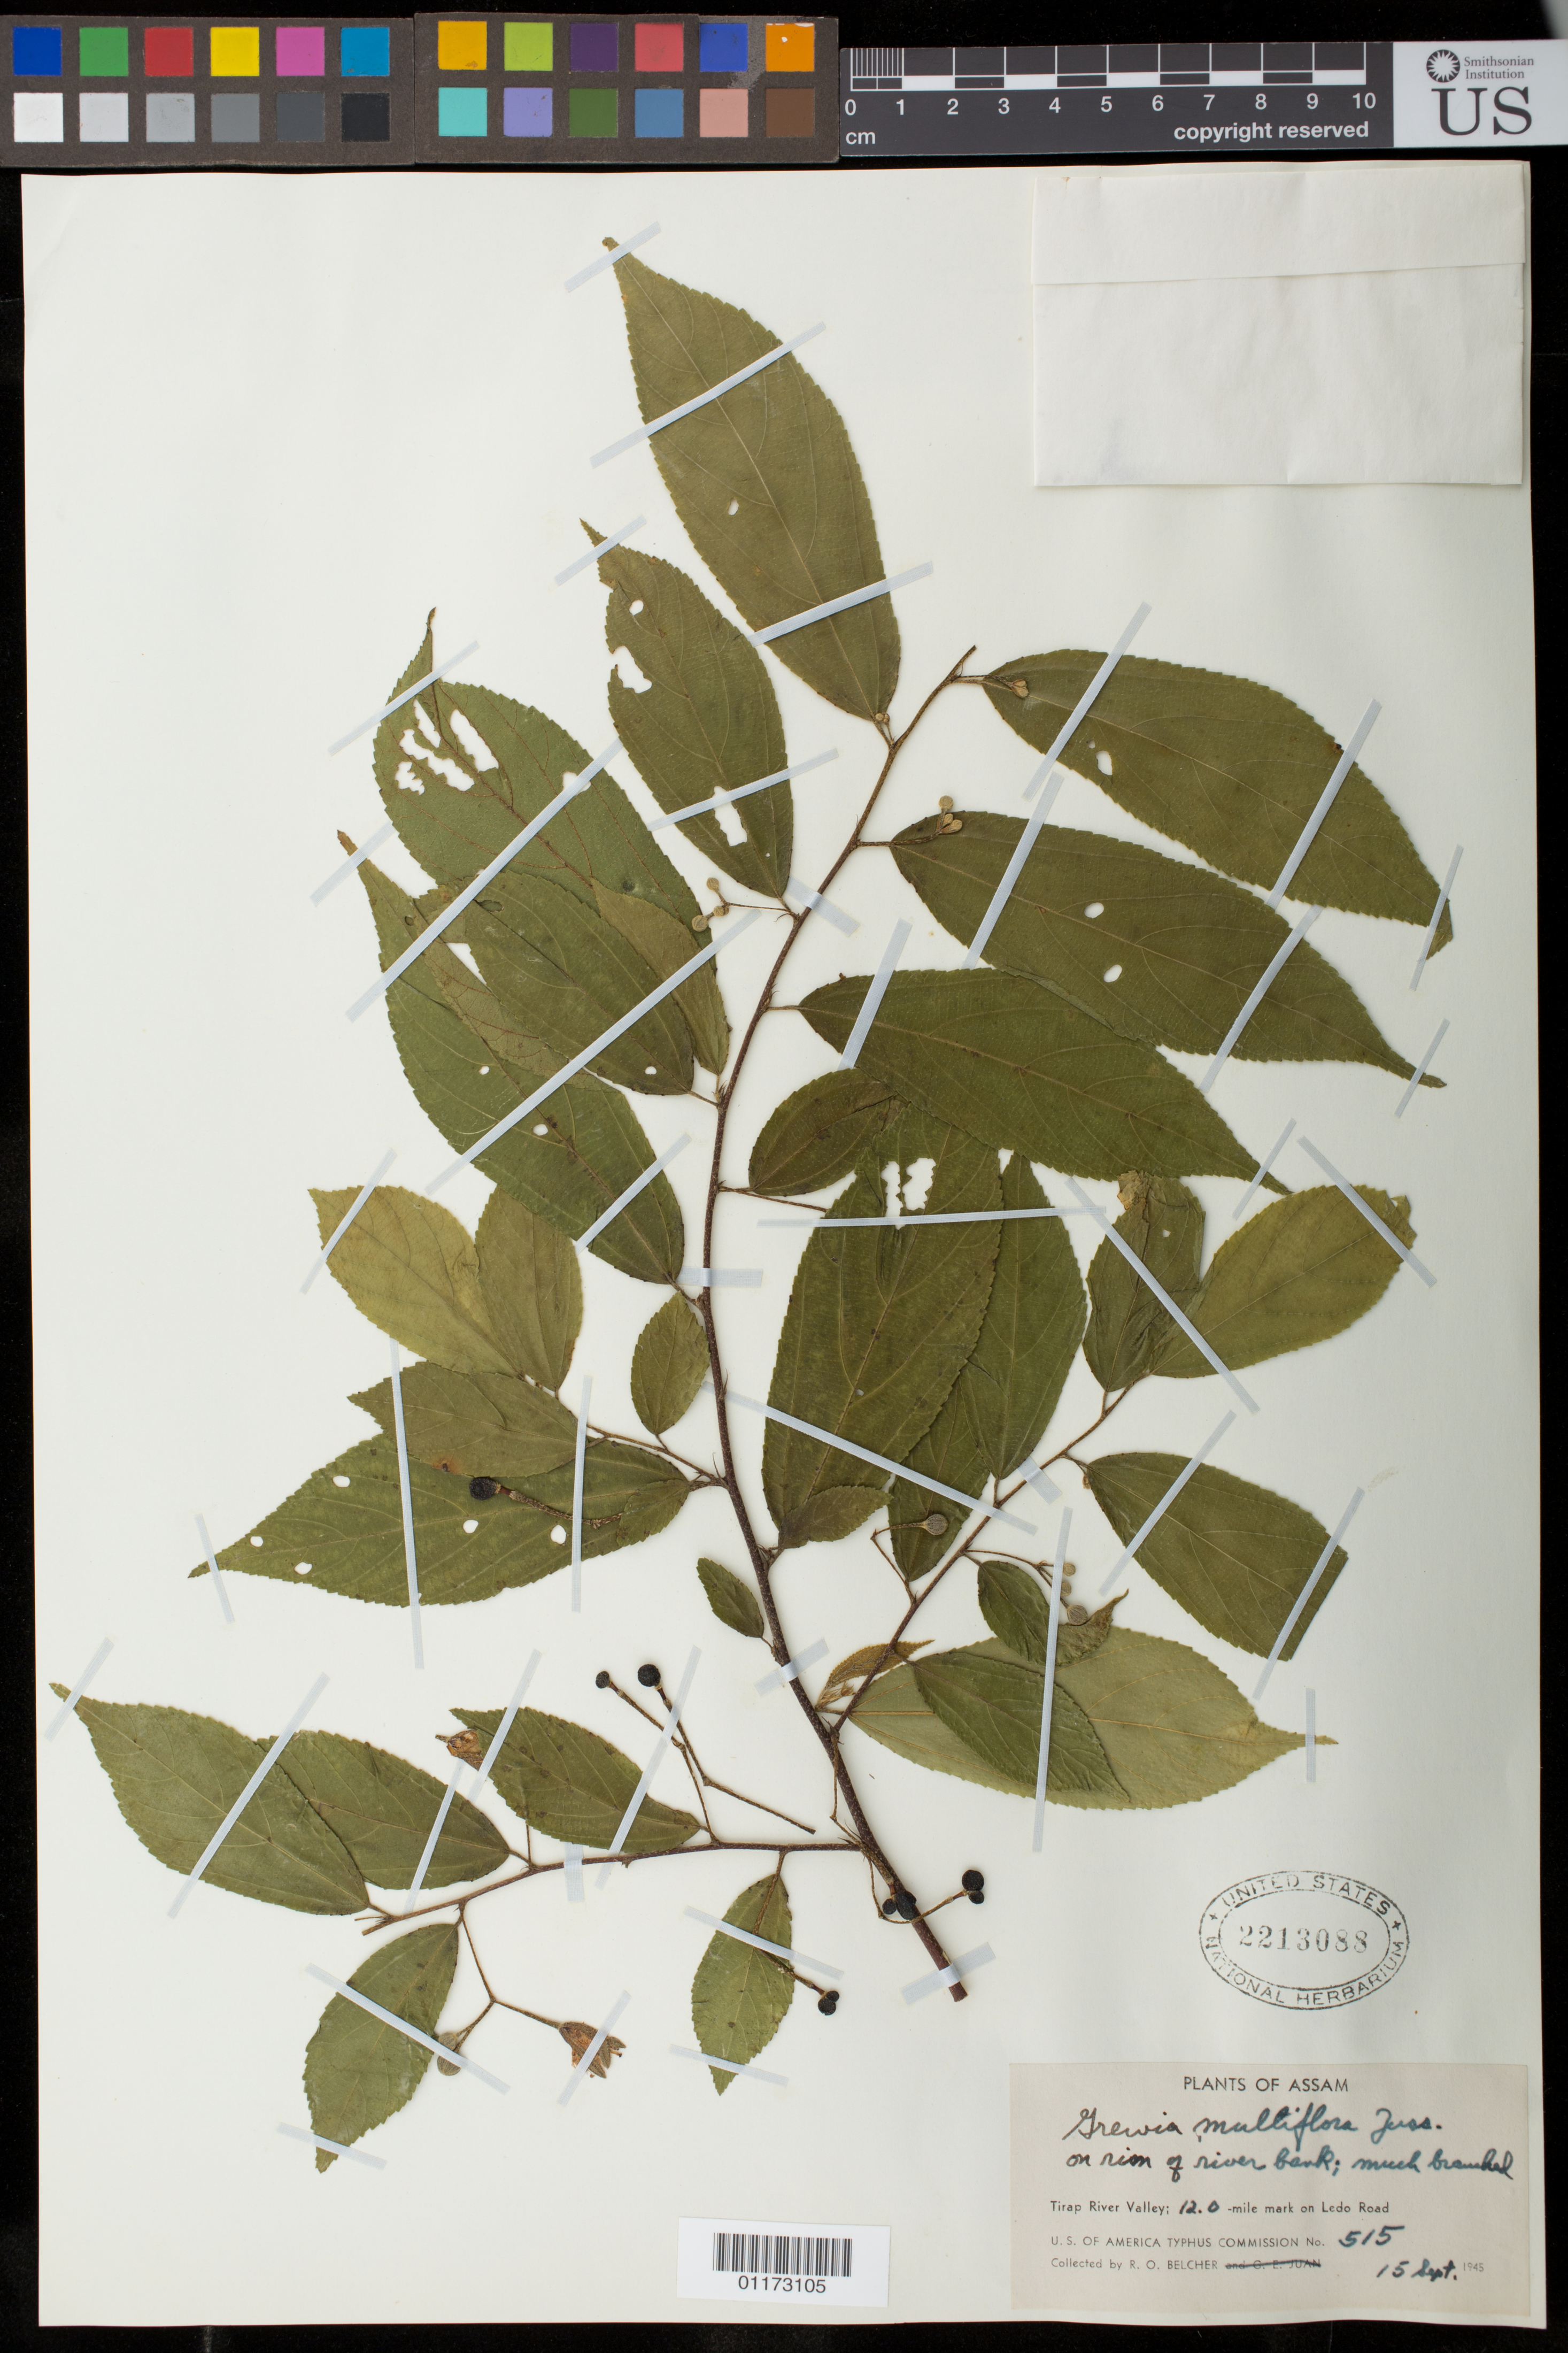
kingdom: Plantae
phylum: Tracheophyta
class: Magnoliopsida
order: Malvales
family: Malvaceae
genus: Grewia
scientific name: Grewia multiflora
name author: Juss.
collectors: R. Belcher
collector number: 515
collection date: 1945-09-15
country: India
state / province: Assam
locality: Tirap River Valley; 12.0-mile mark on Ledo Road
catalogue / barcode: US 2213088